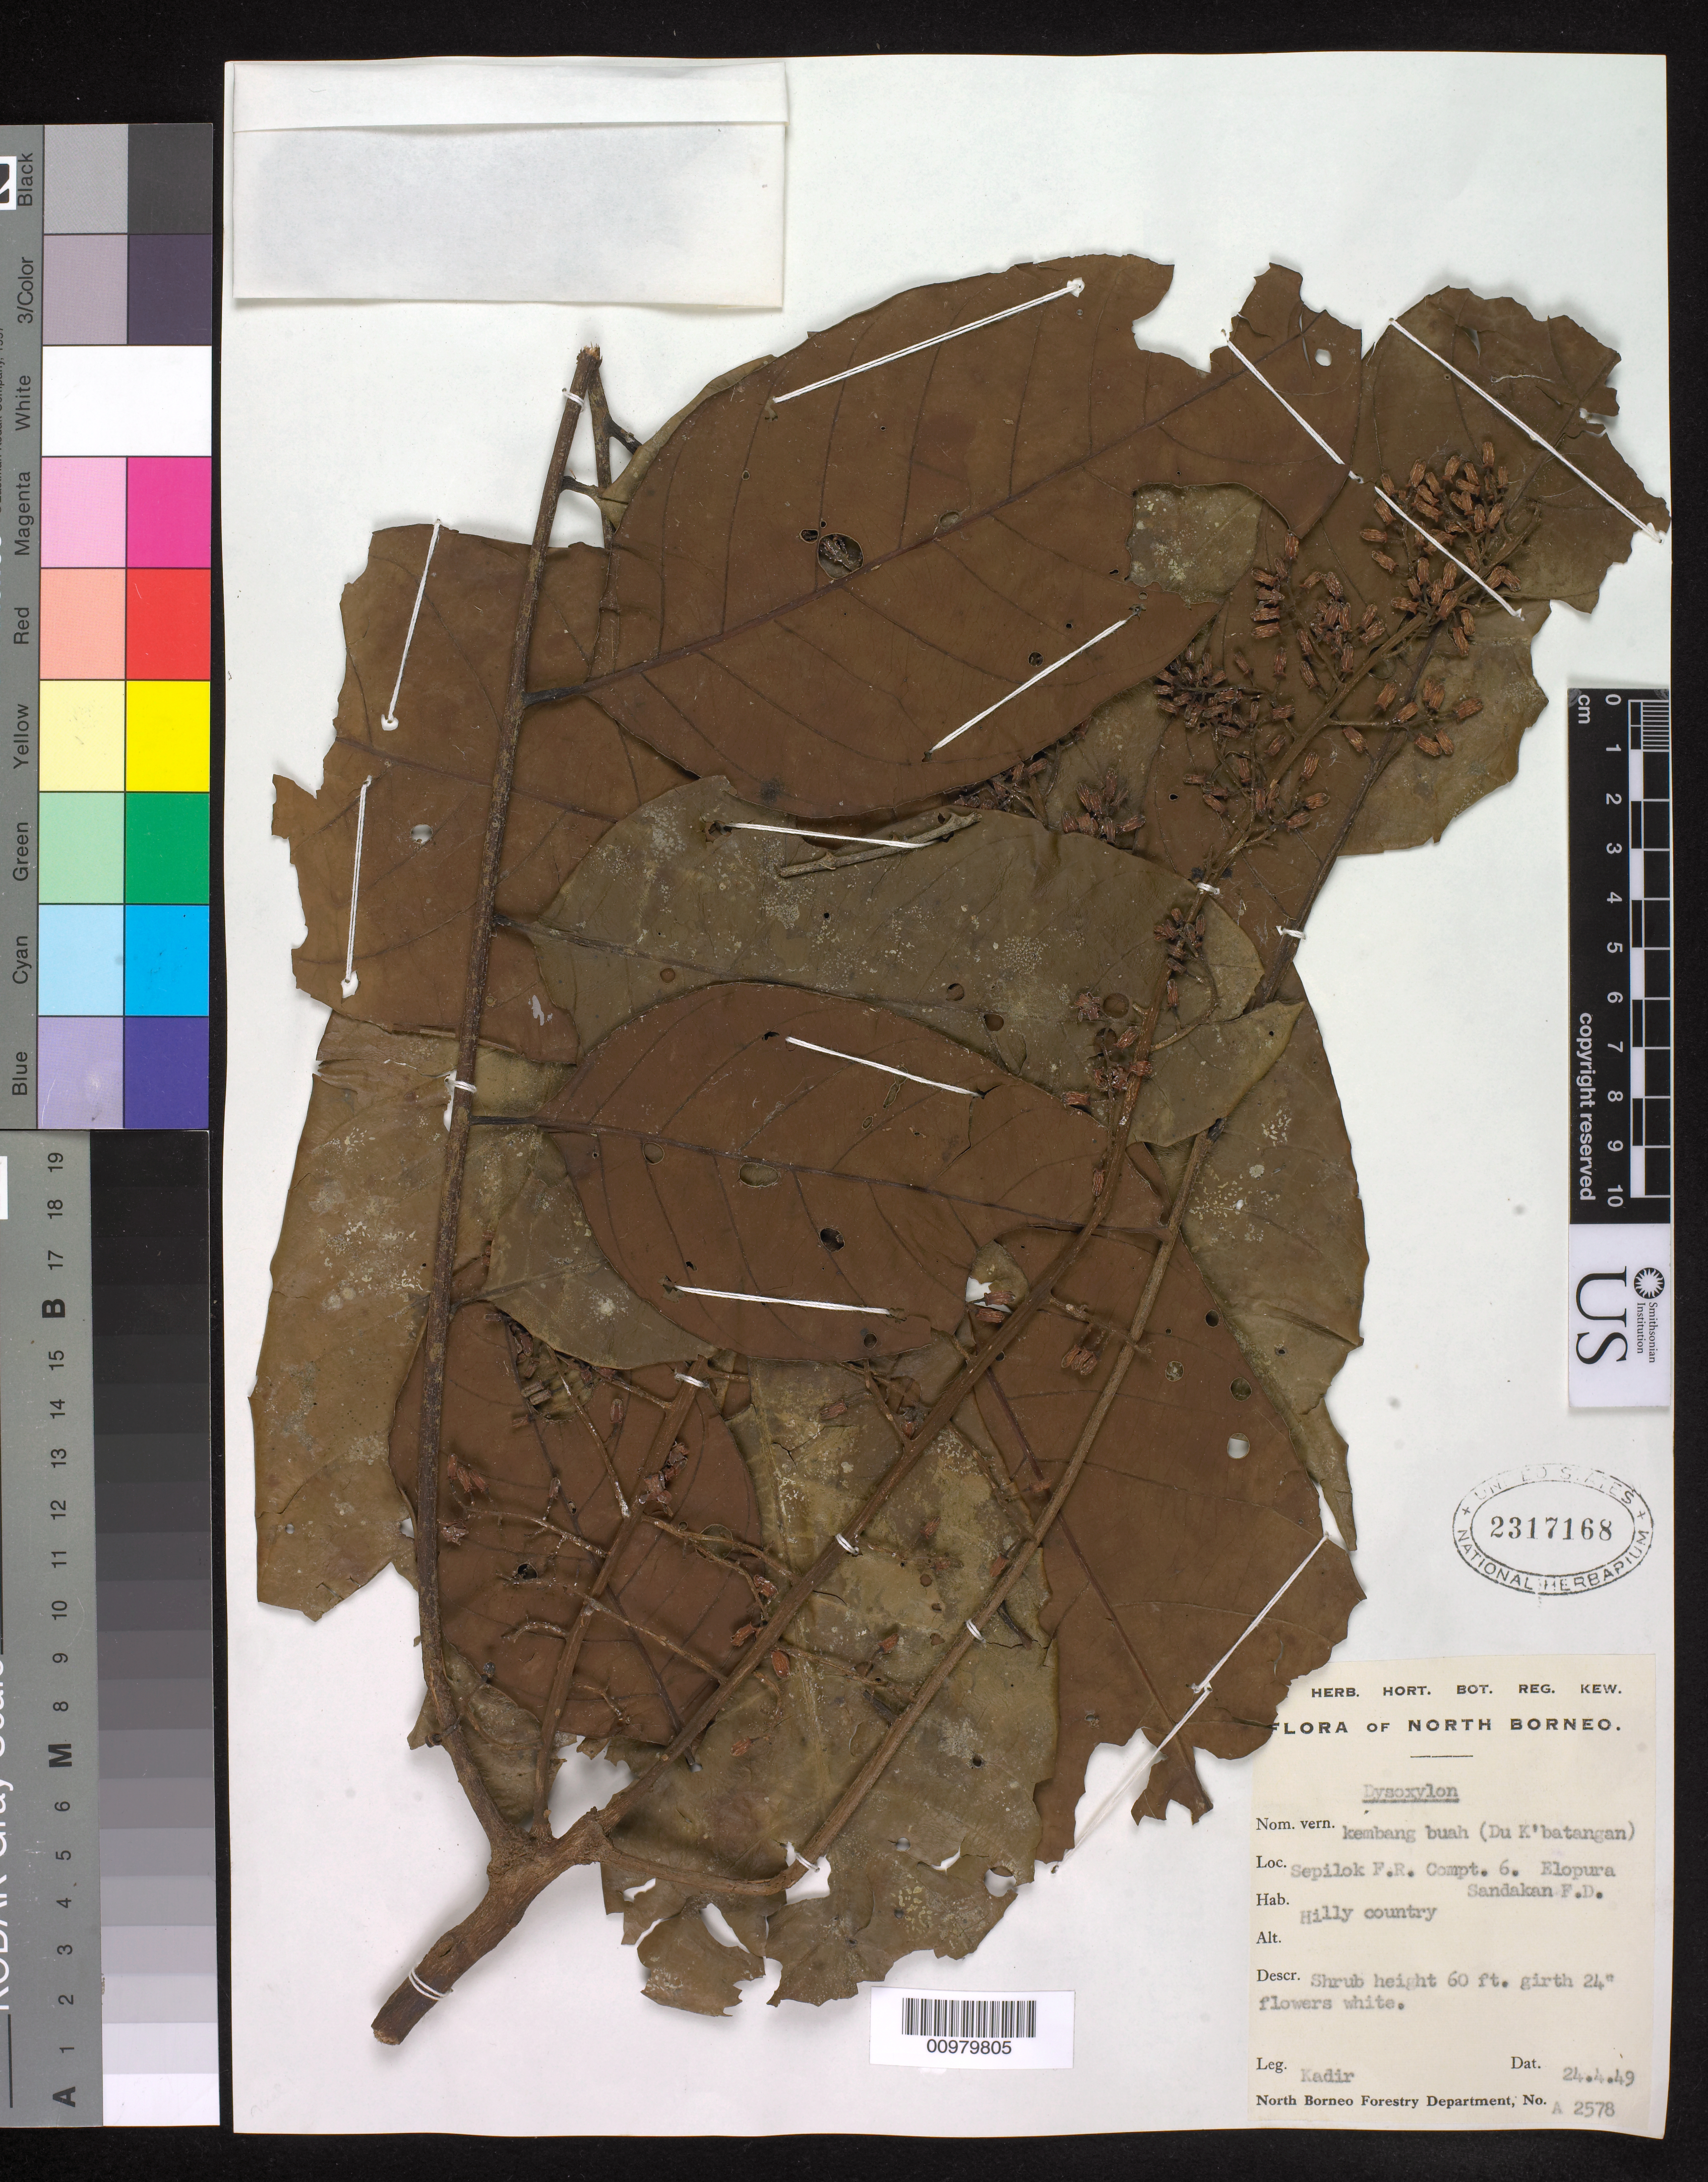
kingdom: Plantae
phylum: Tracheophyta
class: Magnoliopsida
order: Sapindales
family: Meliaceae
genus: Dysoxylum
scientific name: Dysoxylum sp.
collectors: Kadir Bin Abdul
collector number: A 2578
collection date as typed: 24 Apr 1949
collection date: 1949-04-24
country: Malaysia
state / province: Sabah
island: Borneo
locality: Sepilok F.R. Compt. 6. Elopura Samdalam F.D.; hilly country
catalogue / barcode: US 2317168